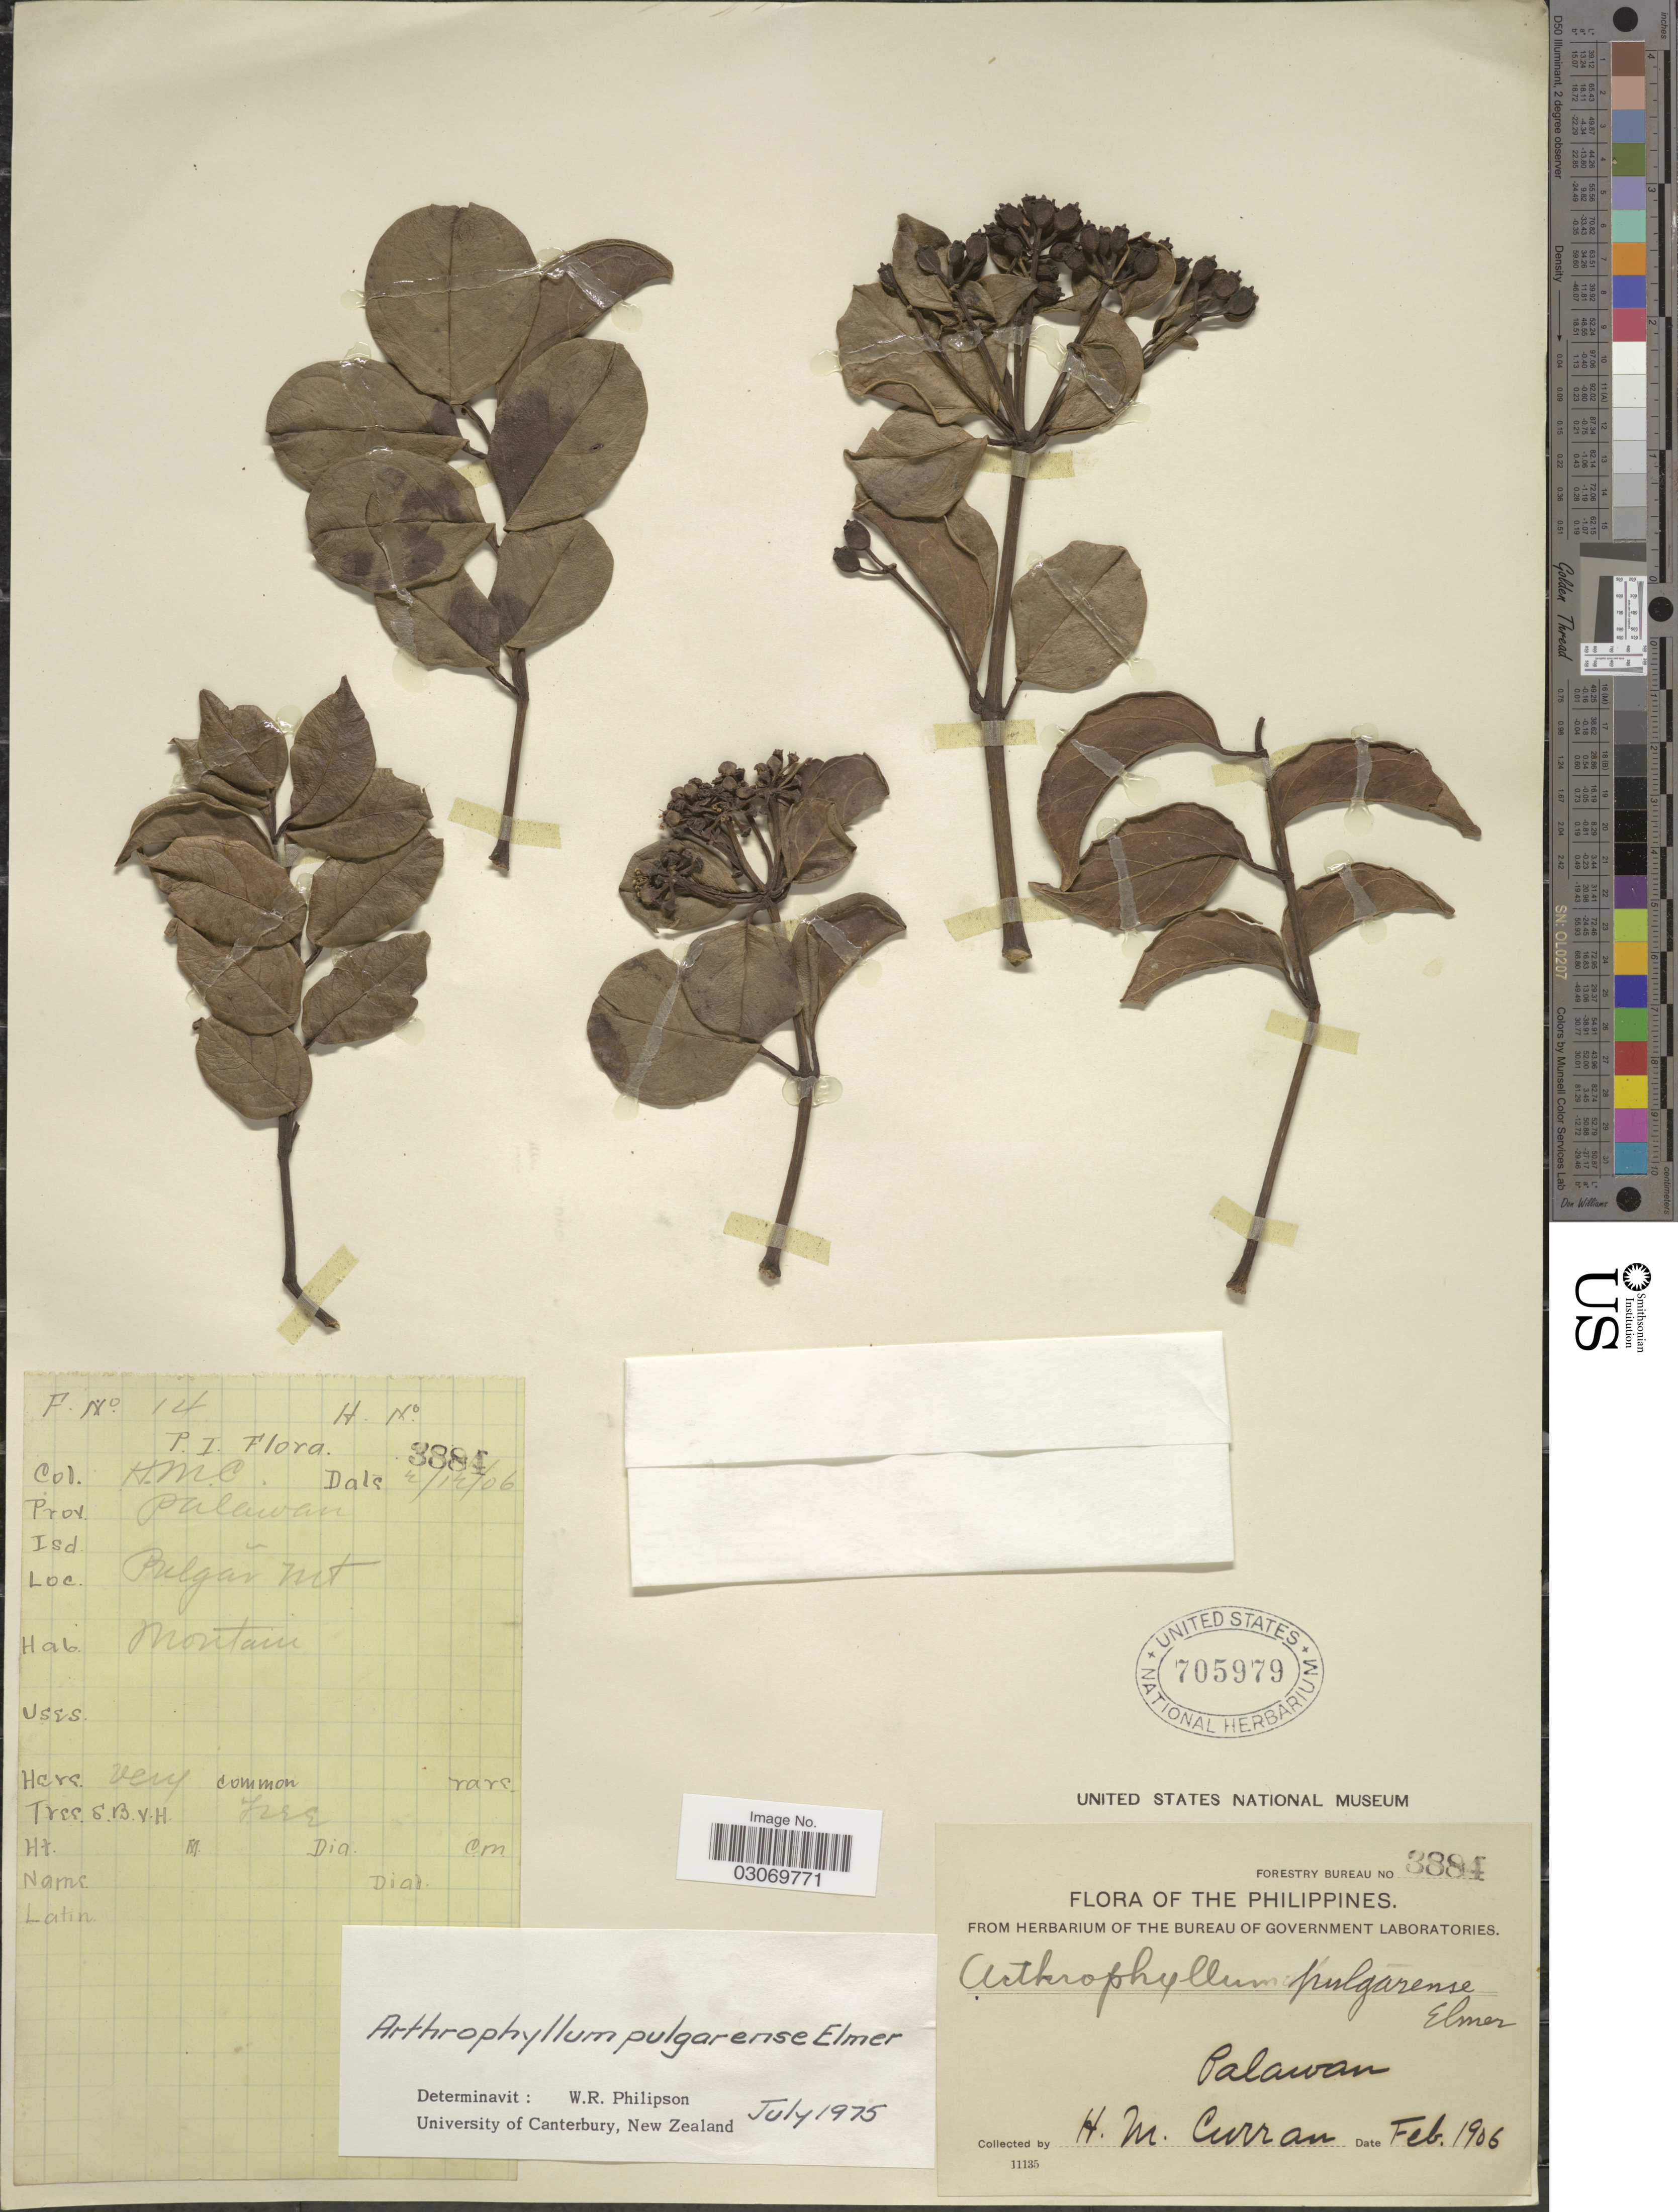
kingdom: Plantae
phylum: Tracheophyta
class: Magnoliopsida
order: Apiales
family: Araliaceae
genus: Arthrophyllum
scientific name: Arthrophyllum pulgarense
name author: Elmer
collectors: H. M. Curran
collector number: Forestry Bureau 3884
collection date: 1906-02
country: Philippines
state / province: Mimaropa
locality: Prov. Palawan, Pulgar Mt.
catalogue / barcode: US 705979